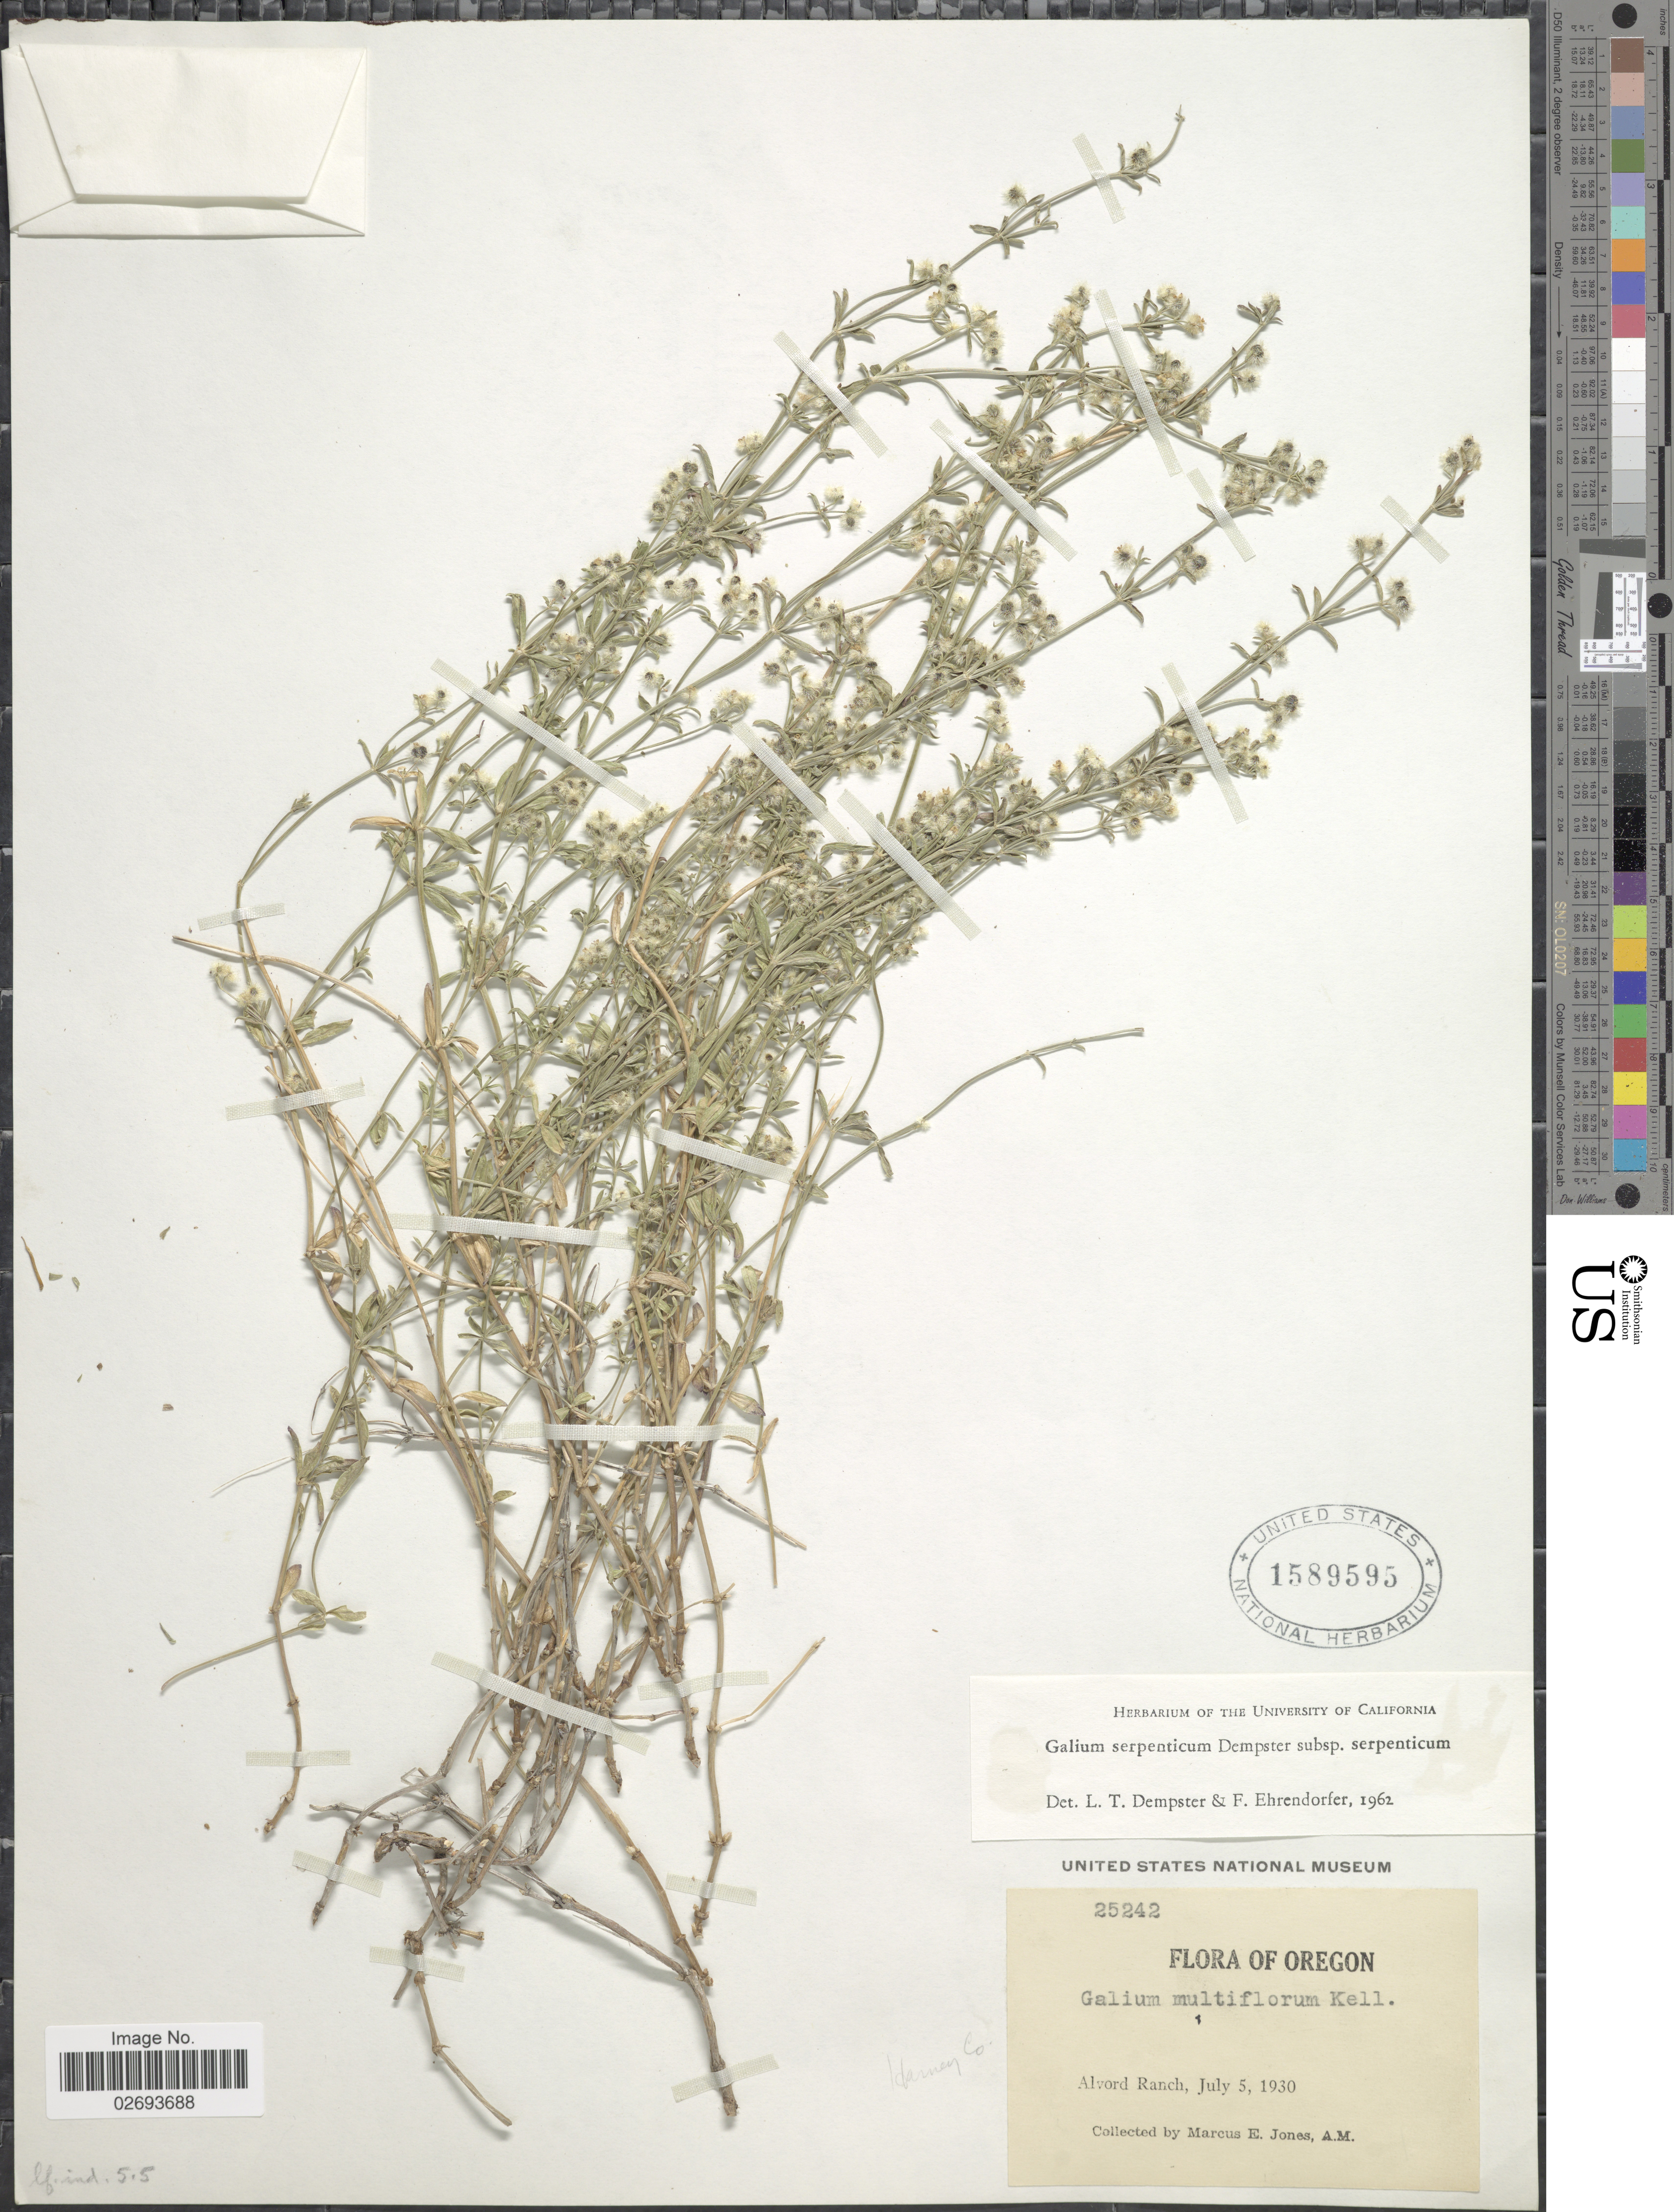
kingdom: Plantae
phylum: Tracheophyta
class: Magnoliopsida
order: Gentianales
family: Rubiaceae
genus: Galium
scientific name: Galium serpenticum subsp. serpenticum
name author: Dempster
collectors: M. E. Jones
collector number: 25242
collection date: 1930-07-05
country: United States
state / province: Oregon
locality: Alvord Ranch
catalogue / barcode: US 1589595